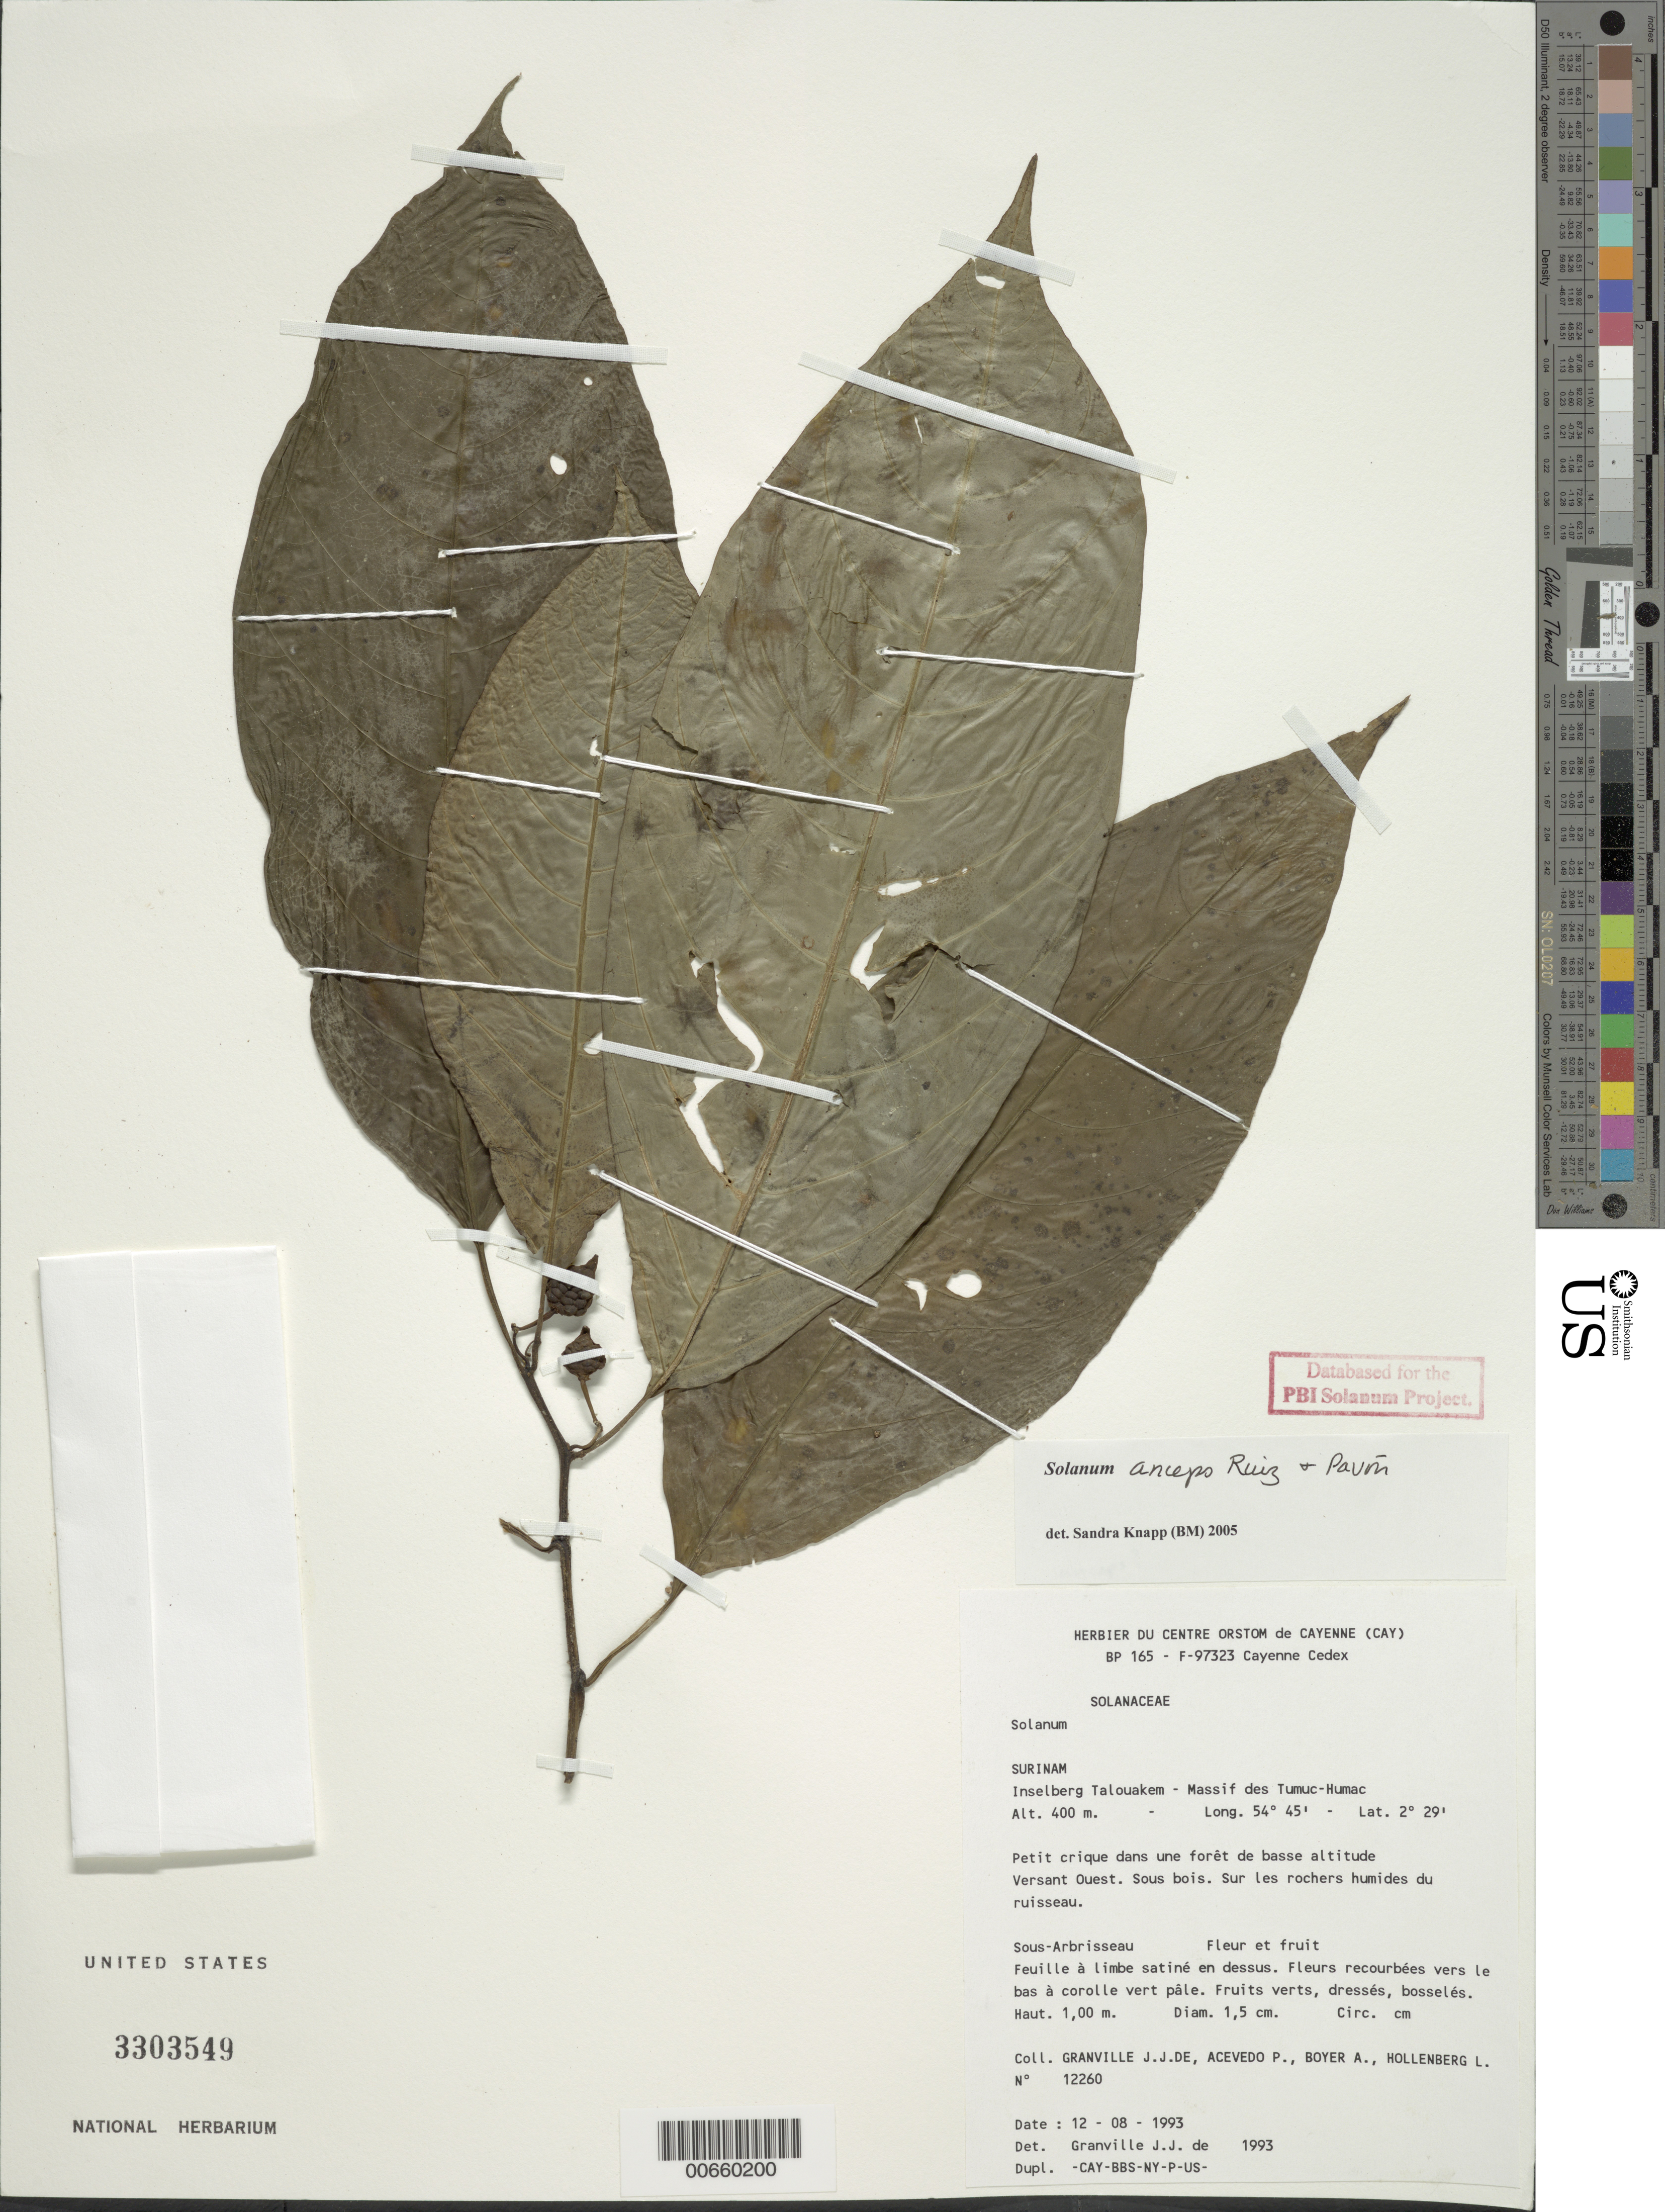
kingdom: Plantae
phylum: Tracheophyta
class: Magnoliopsida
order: Solanales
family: Solanaceae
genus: Solanum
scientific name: Solanum anceps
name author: Ruiz & Pav.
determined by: Knapp, S. D.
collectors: J.-J. de Granville, P. Acevedo-Rodr., A. Boyer & L. Hollenberg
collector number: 12260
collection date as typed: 8 Aug 1993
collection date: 1993-08-08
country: Suriname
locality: Inselberg Talouakem, Massif des Tumuc-Humac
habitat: Petit cirque dans une forêt de basse altitude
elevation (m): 400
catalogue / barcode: US 3303549